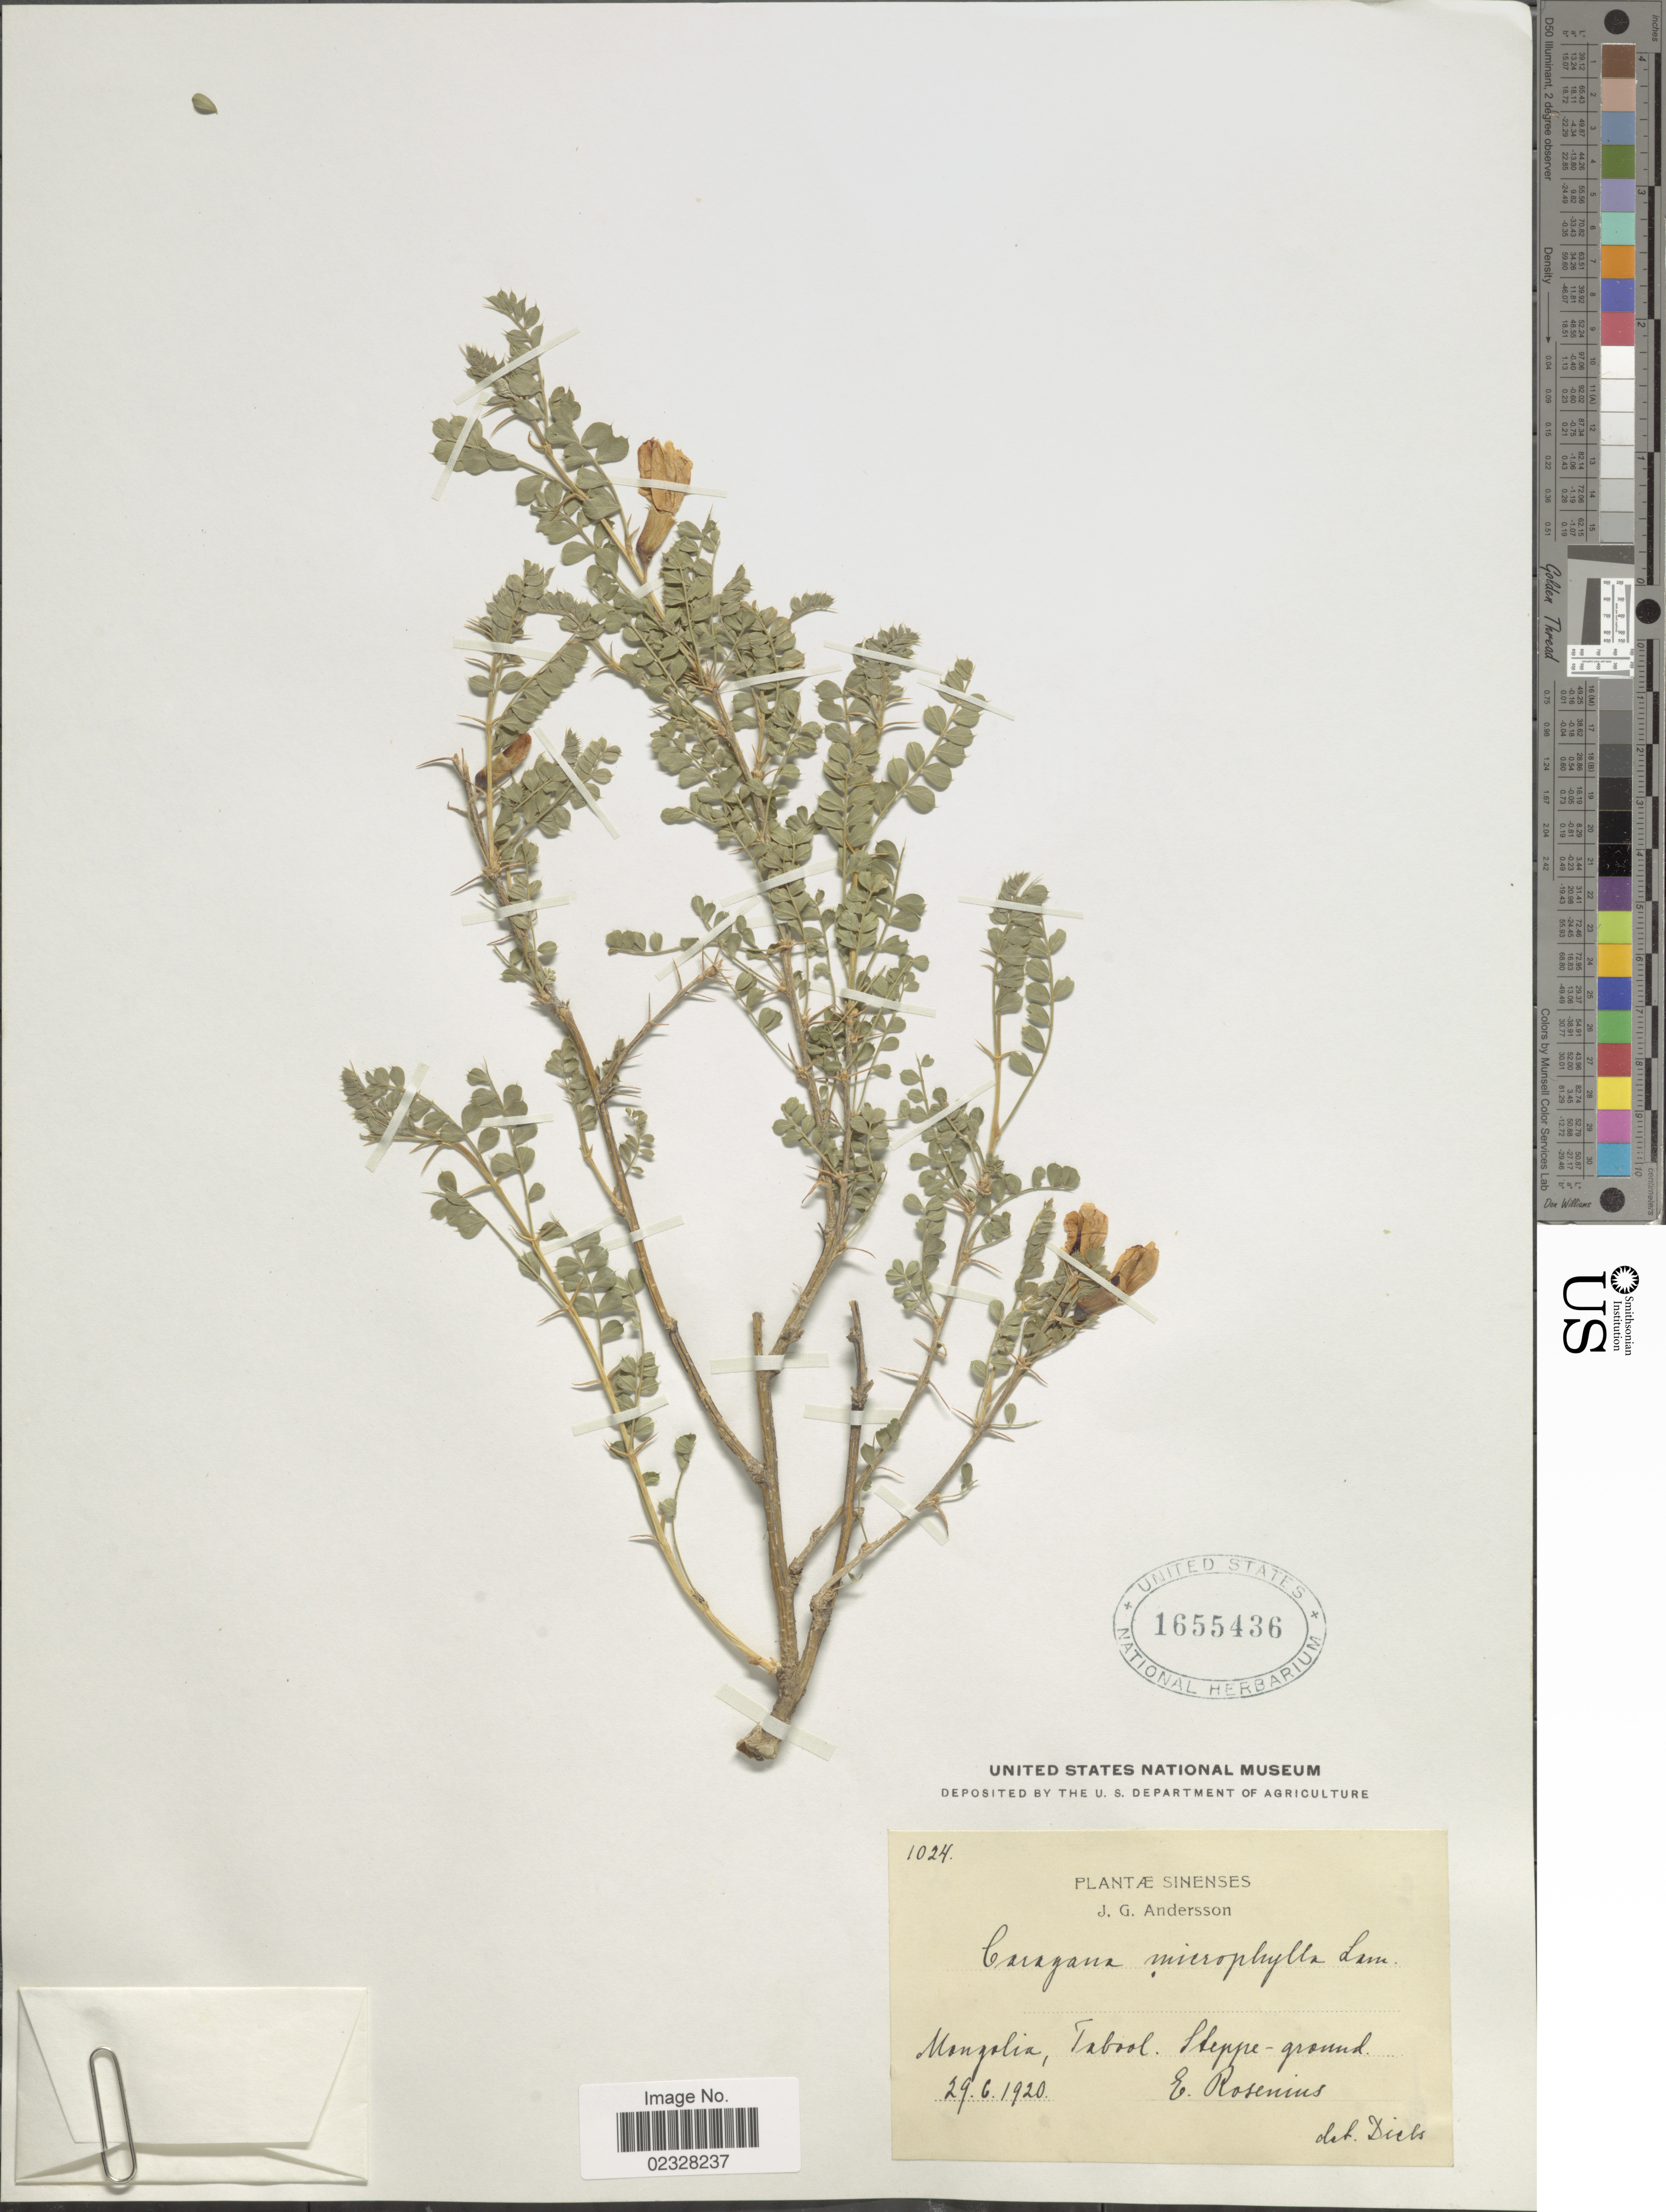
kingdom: Plantae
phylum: Tracheophyta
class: Magnoliopsida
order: Fabales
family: Fabaceae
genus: Caragana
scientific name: Caragana microphylla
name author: Lam.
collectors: E. Rosenius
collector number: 1024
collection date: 1920-06-29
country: China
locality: Sinenses. Mongolia, Tabool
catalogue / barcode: US 1655436